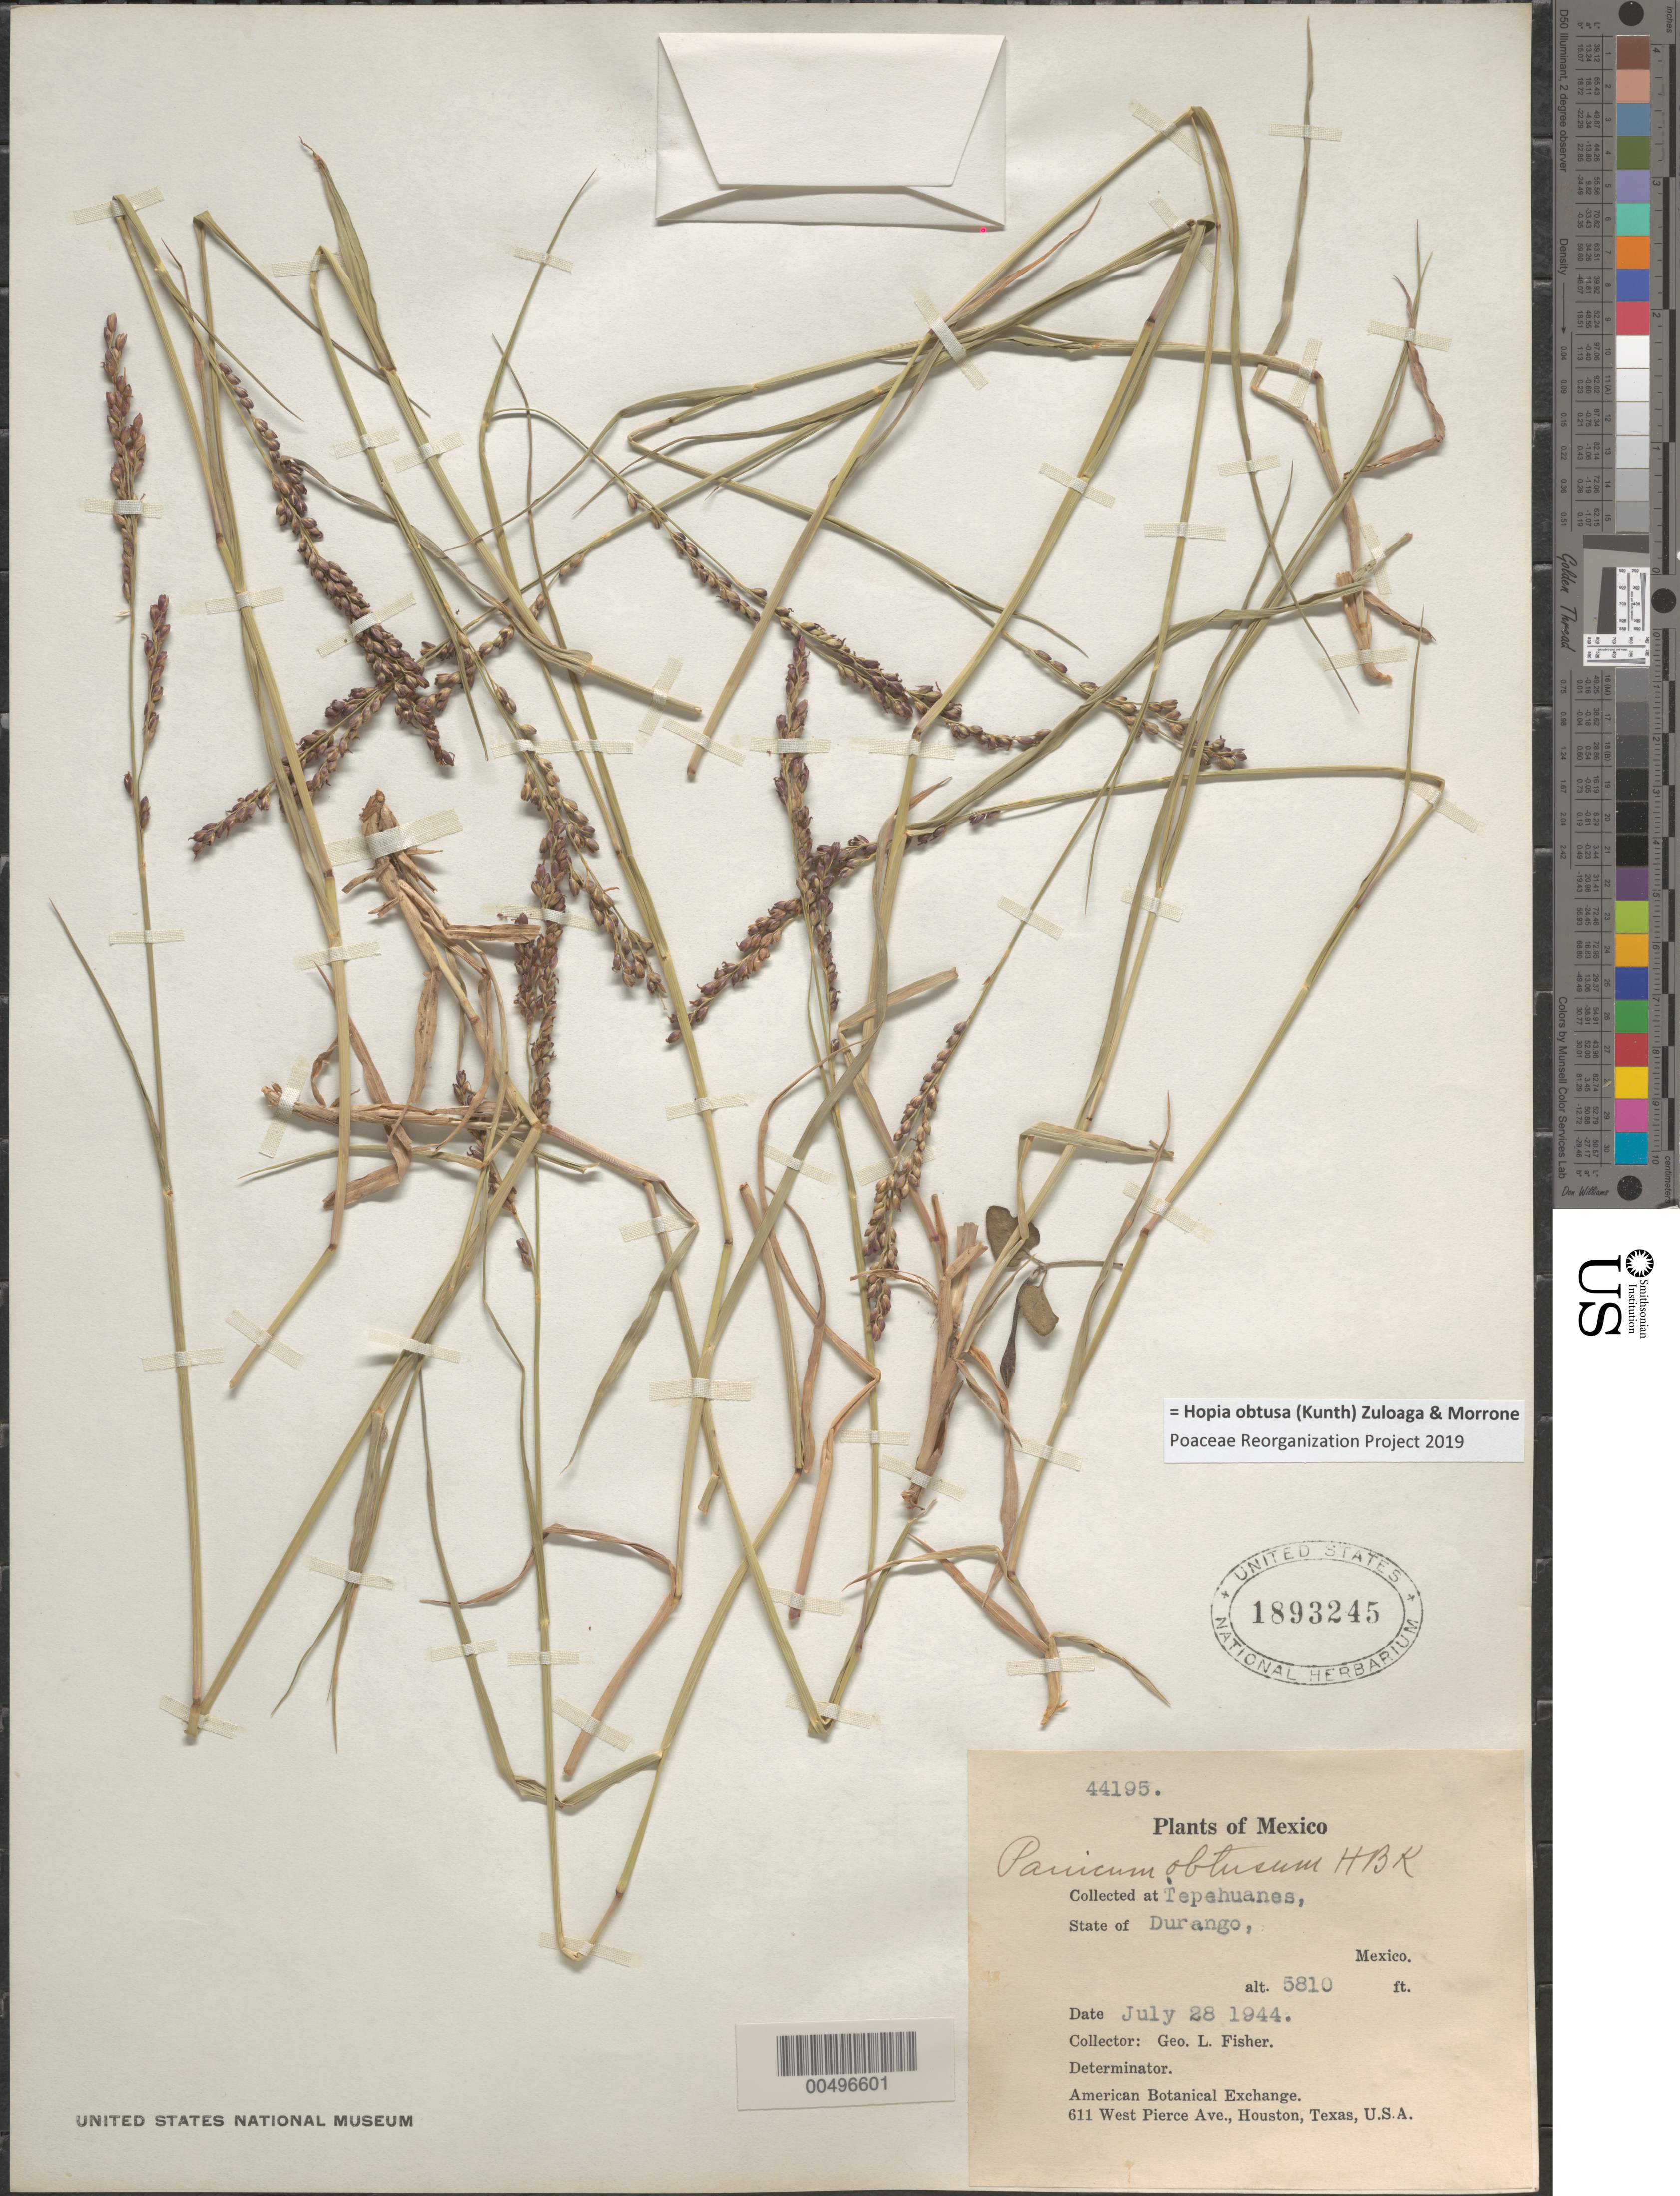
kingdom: Plantae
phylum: Tracheophyta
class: Liliopsida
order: Poales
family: Poaceae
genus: Panicum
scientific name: Panicum obtusum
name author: Kunth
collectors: G. L. Fisher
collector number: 44195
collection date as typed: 28 Jul 1944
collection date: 1944-07-28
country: Mexico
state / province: Durango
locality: Tepehuanes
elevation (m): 1771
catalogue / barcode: US 1893245